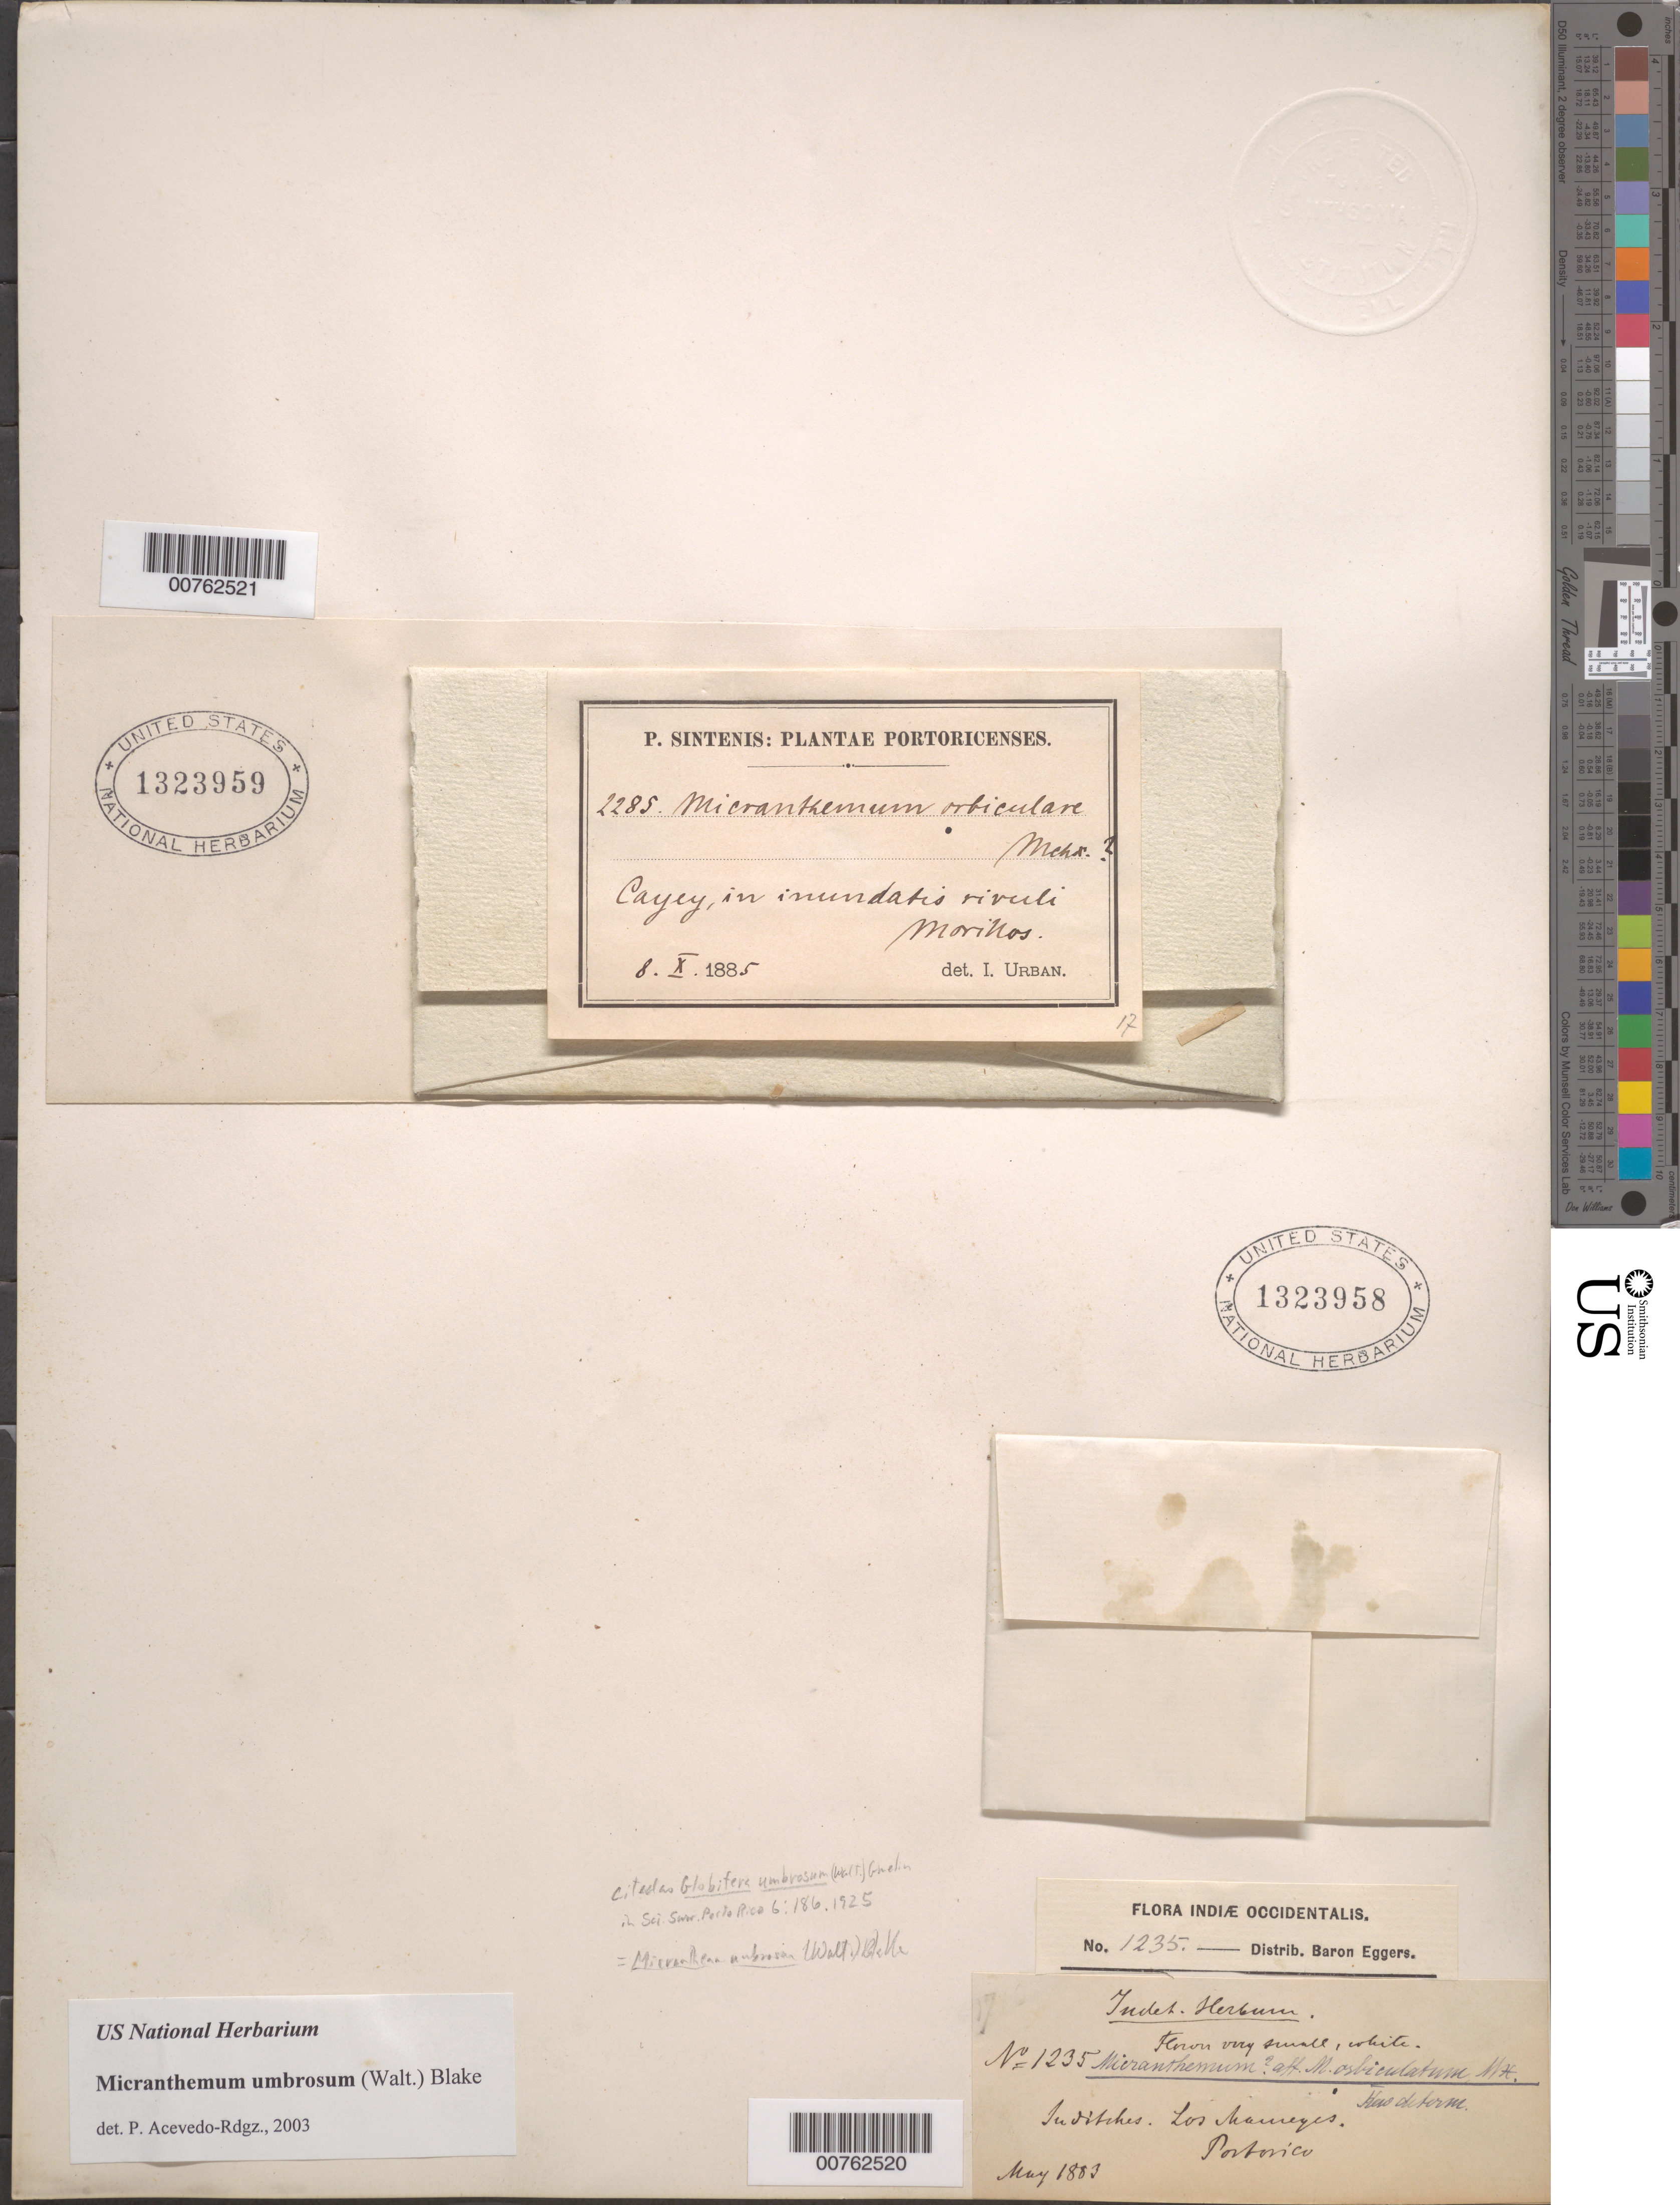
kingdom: Plantae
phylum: Tracheophyta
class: Magnoliopsida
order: Lamiales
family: Linderniaceae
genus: Micranthemum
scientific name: Micranthemum sp.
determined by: Acevedo-Rodríguez, P., (BOT), Smithsonian Institution - National Museum of Natural History (UNITED STATES)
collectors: P. Sintenis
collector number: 2285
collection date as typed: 08 Oct 1885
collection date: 1885-10-08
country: Puerto Rico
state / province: Cayey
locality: Cayey, in inundabis rivuli Morillos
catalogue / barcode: US 1323959